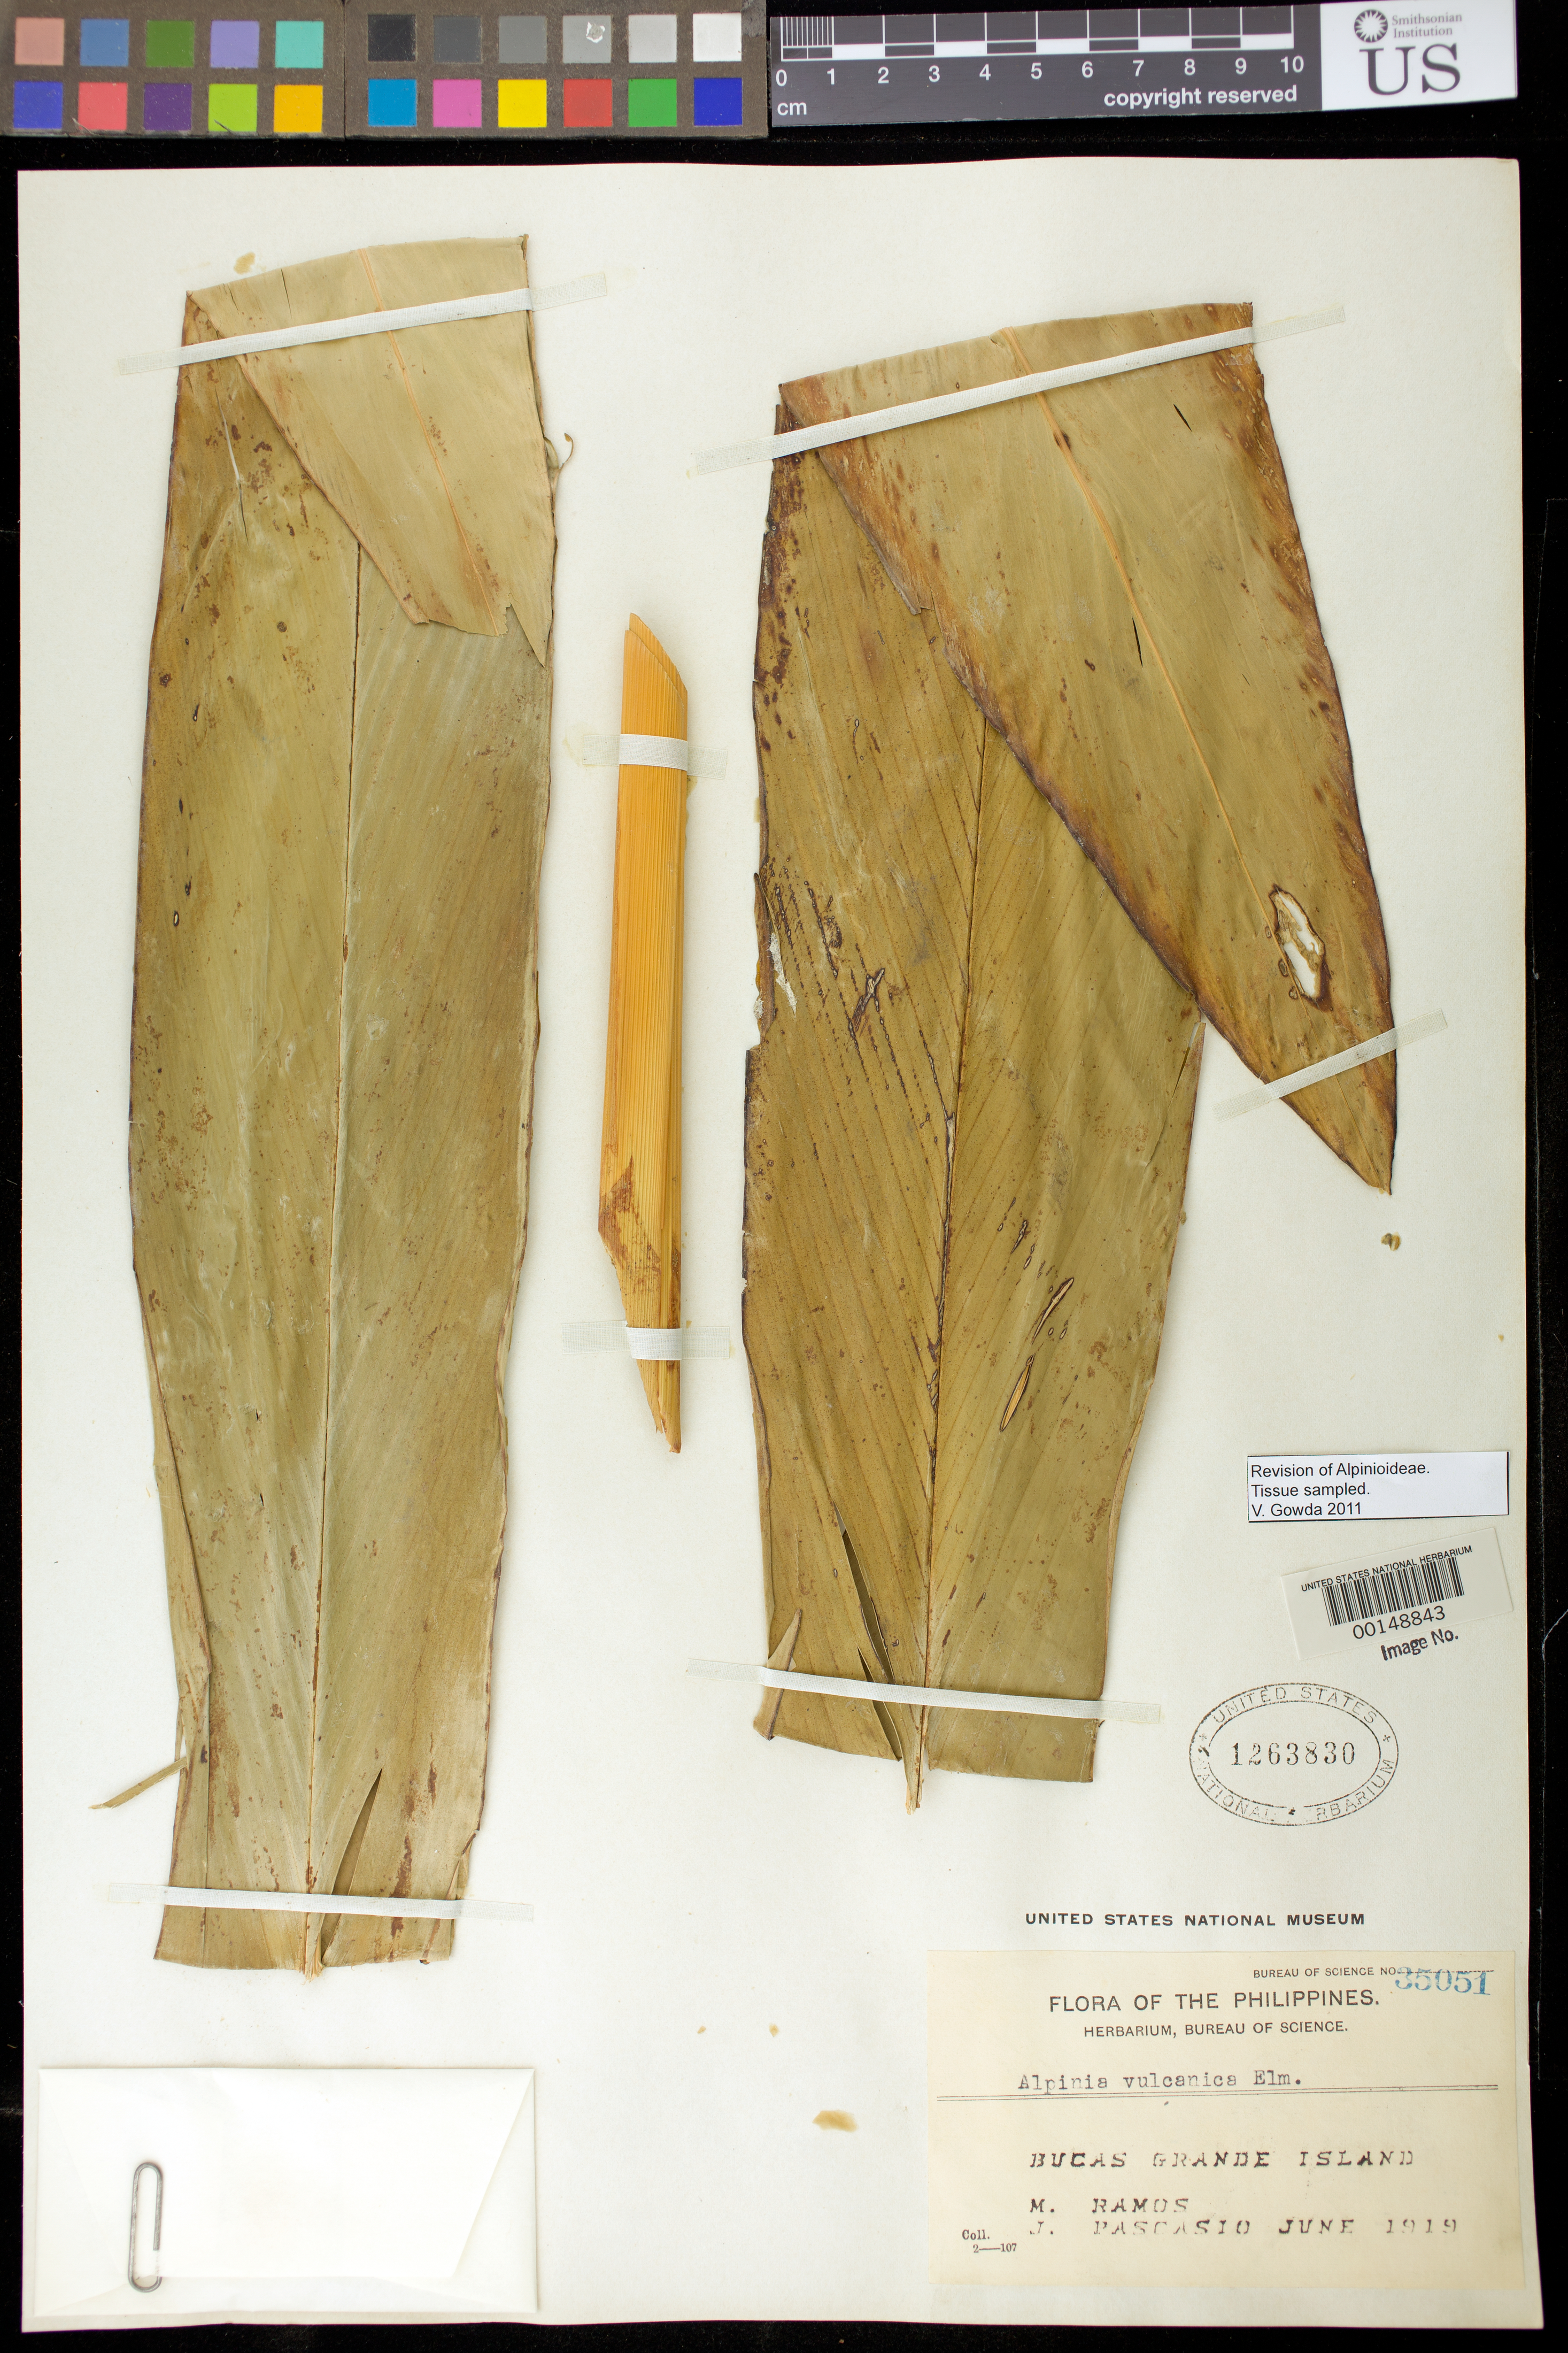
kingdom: Plantae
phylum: Tracheophyta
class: Liliopsida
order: Zingiberales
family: Zingiberaceae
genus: Alpinia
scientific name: Alpinia vulcanica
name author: Elmer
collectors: M. Ramos & J. Pascasio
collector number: Bur. Sci. 35051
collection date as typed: Jun 1919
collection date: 1919-06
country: Philippines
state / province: Caraga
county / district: Surigao del Norte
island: Mindanao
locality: Bucas grande island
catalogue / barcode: US 1263830